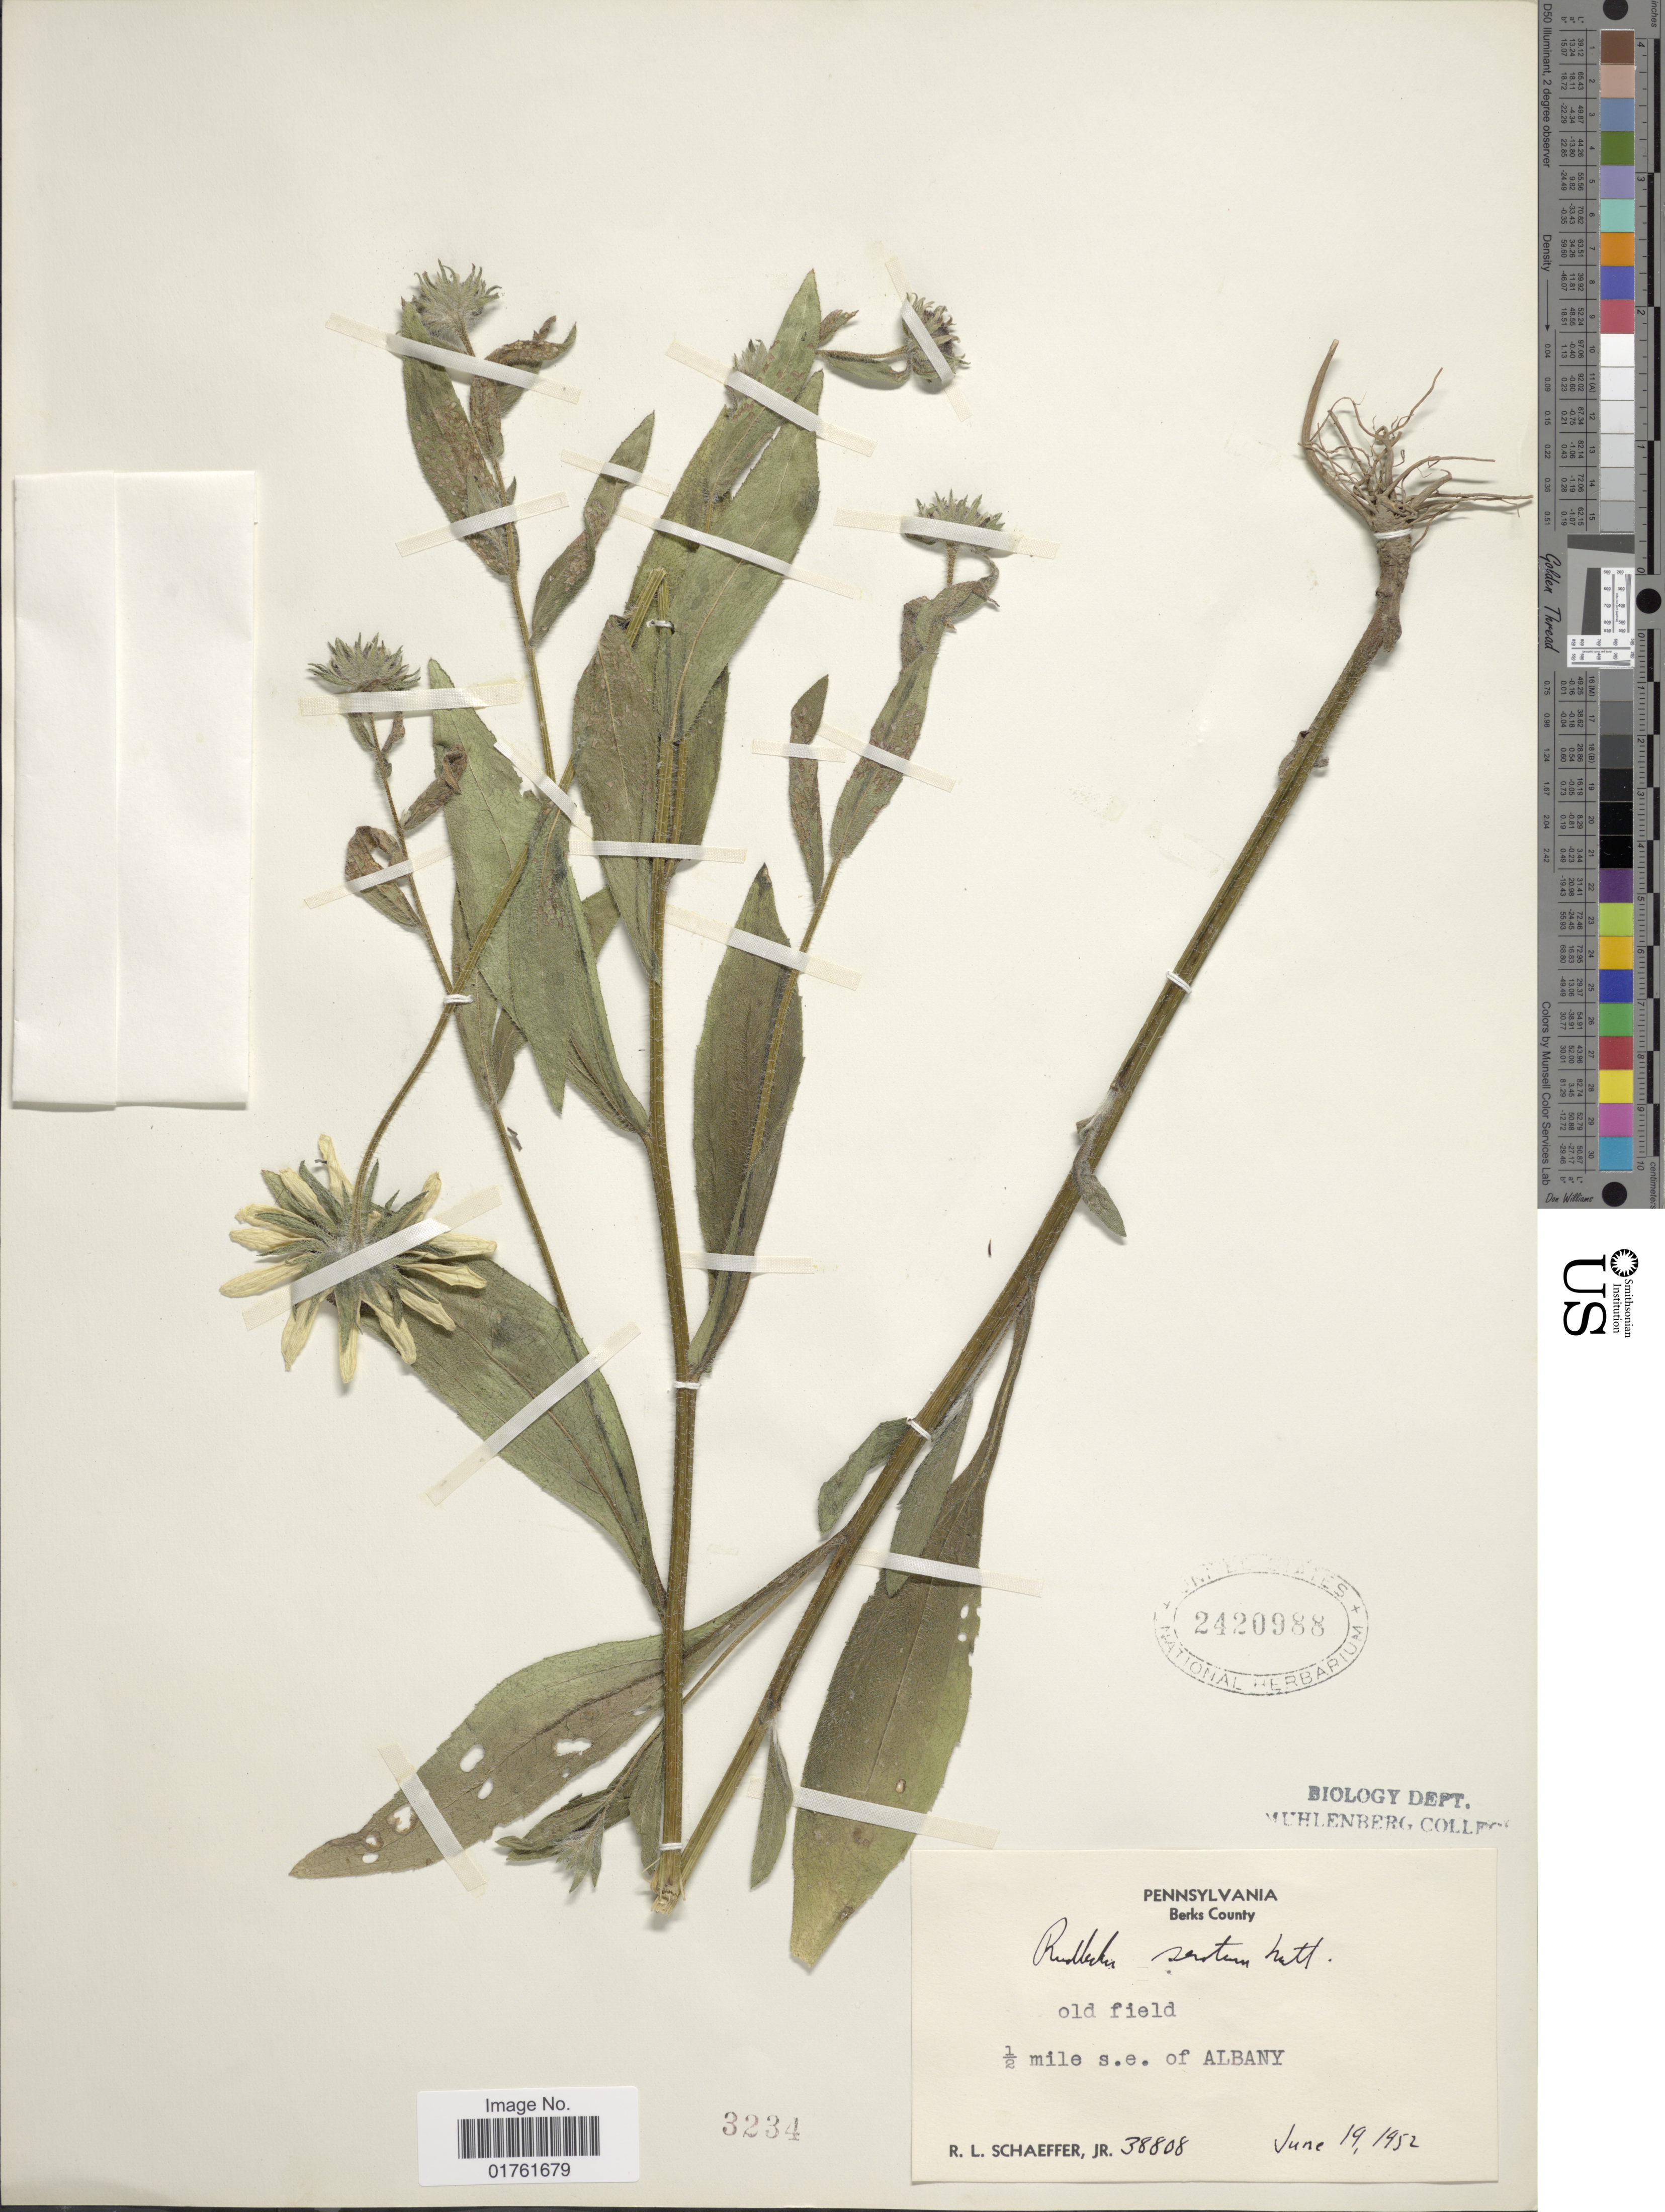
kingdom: Plantae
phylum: Tracheophyta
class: Magnoliopsida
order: Asterales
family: Asteraceae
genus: Rudbeckia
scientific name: Rudbeckia serotina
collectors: R. L. Schaeffer Jr.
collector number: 38808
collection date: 1952-06-19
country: United States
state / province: Pennsylvania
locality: Berks County, ½ mile s.e. of Albany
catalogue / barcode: US 2420988